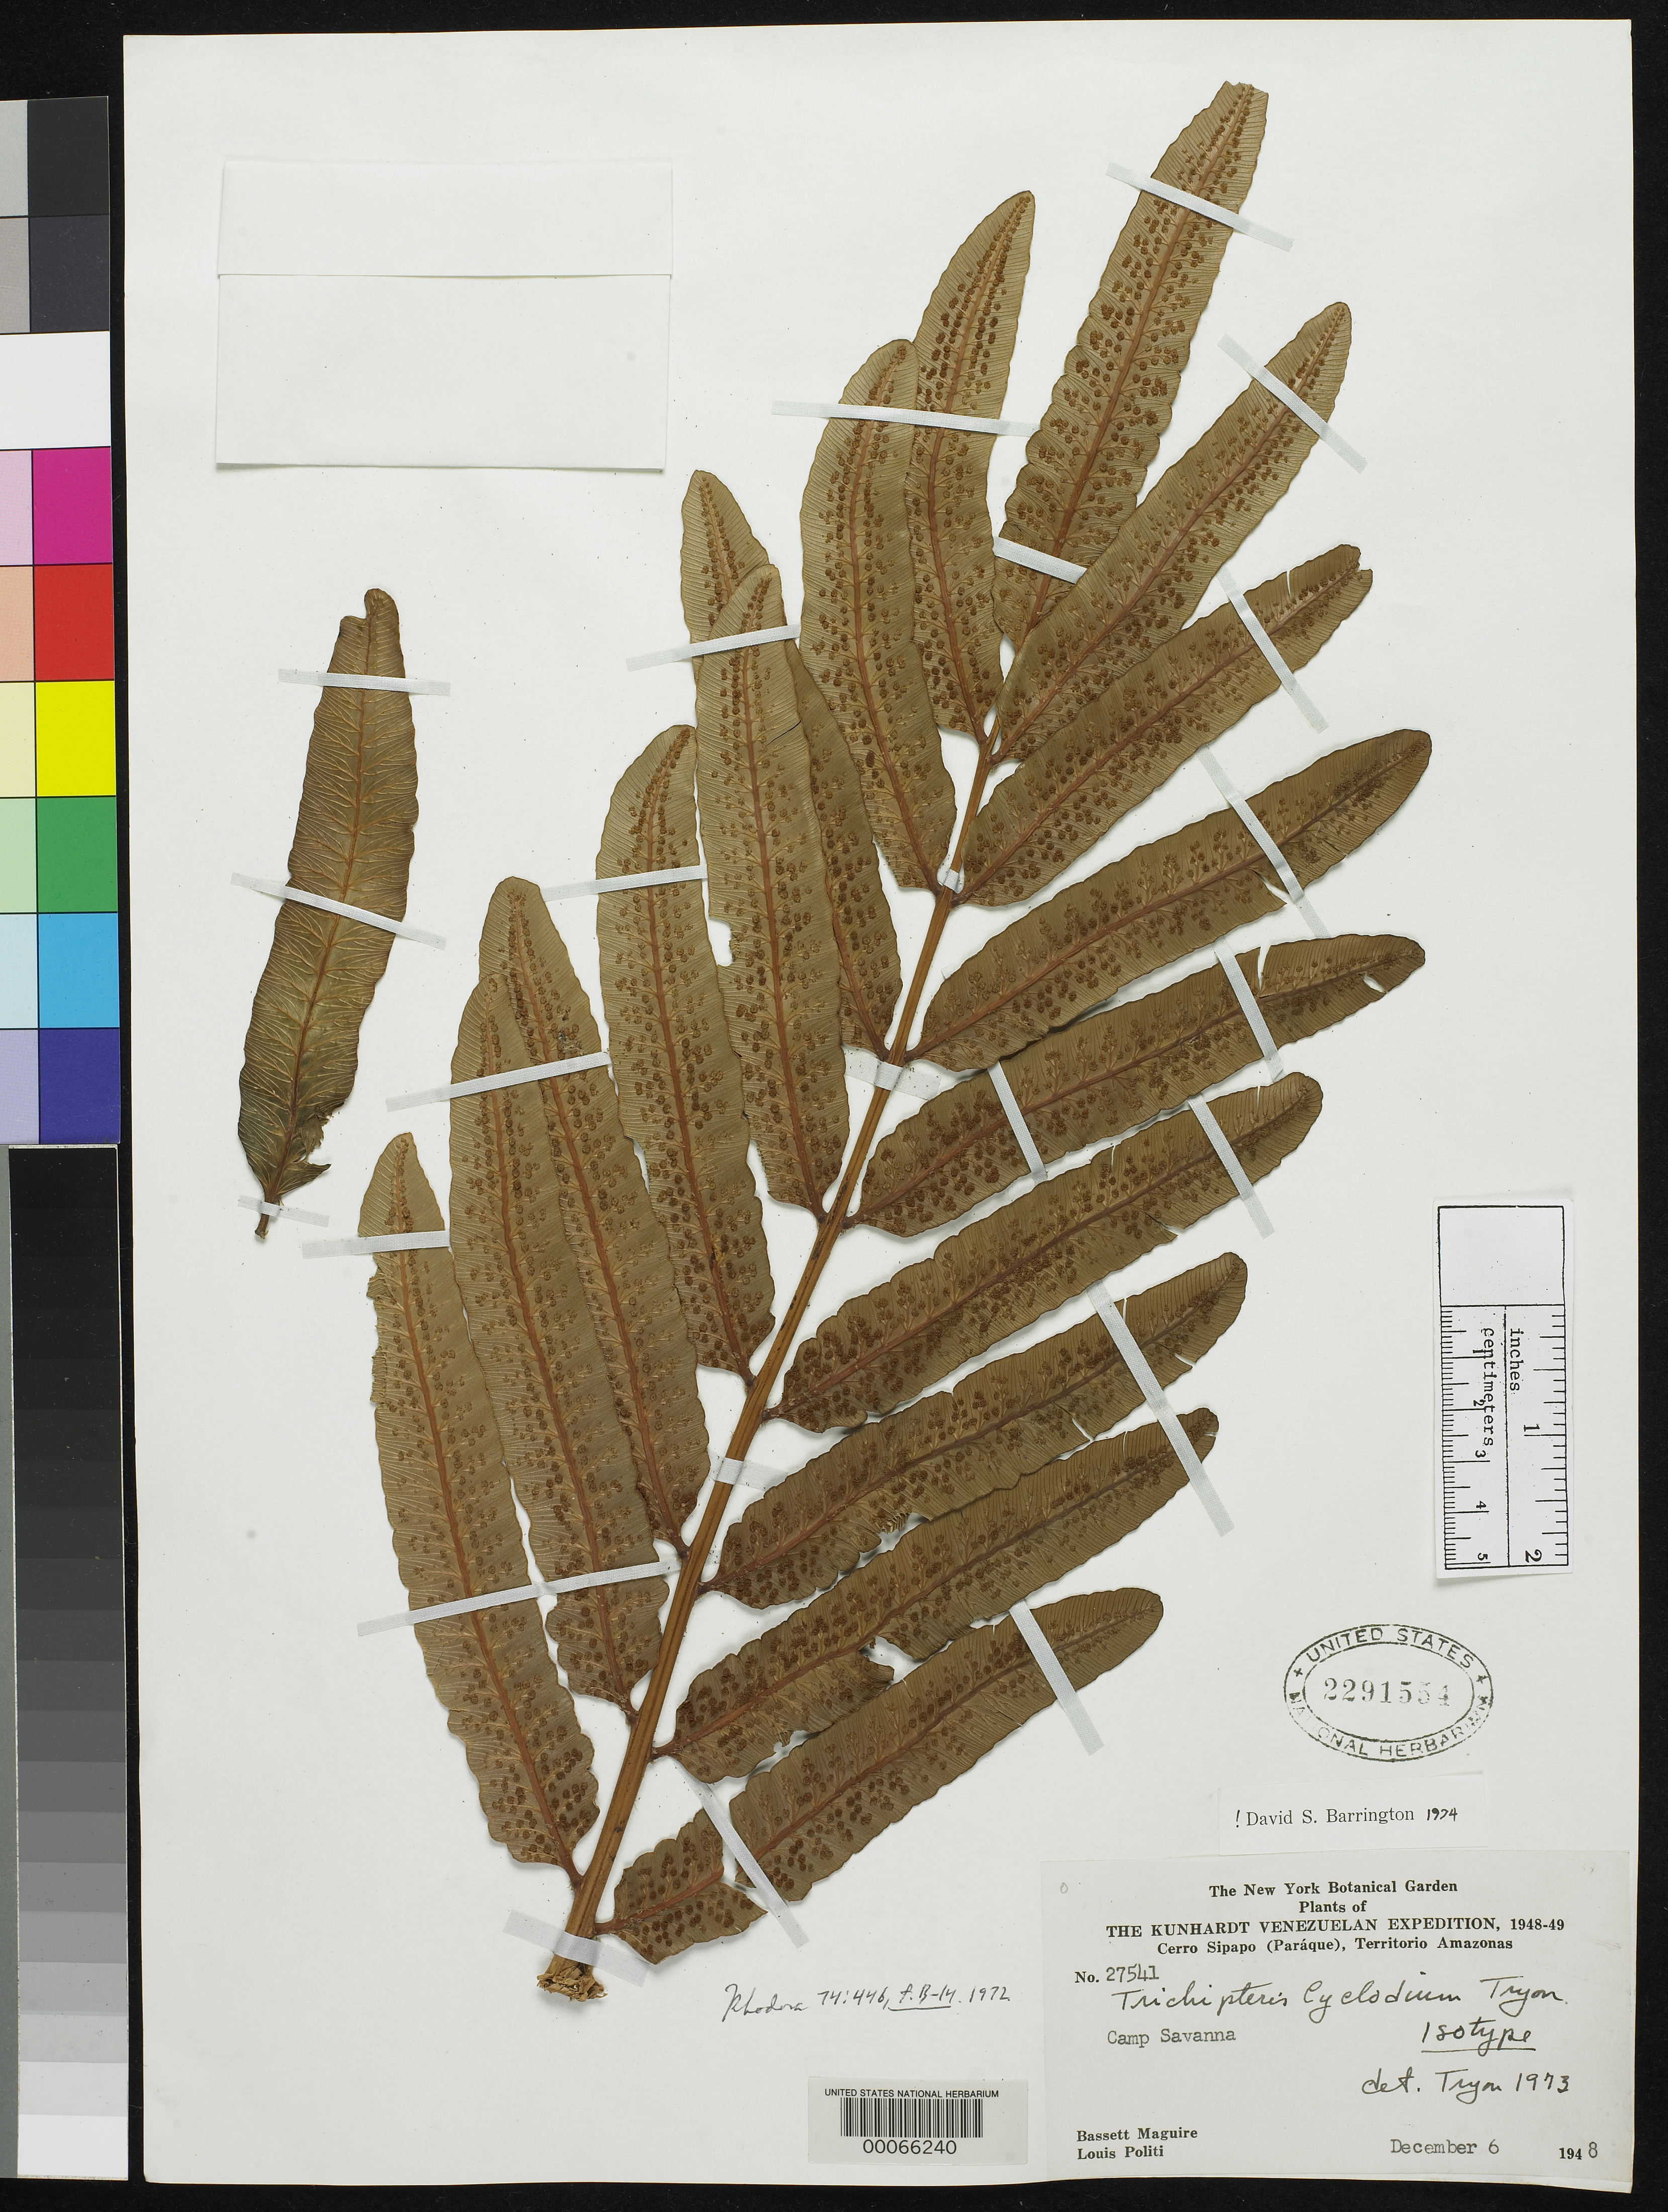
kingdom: Plantae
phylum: Tracheophyta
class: Polypodiopsida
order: Cyatheales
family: Cyatheaceae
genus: Trichipteris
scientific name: Trichipteris cyclodium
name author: R.M. Tryon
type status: Isotype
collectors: B. Maguire & L. Politi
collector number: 27541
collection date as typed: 06 Dec 1948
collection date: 1948-12-06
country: Venezuela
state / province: Amazonas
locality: Cerro Sipapo (paraque), camp savanna.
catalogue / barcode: US 2291554